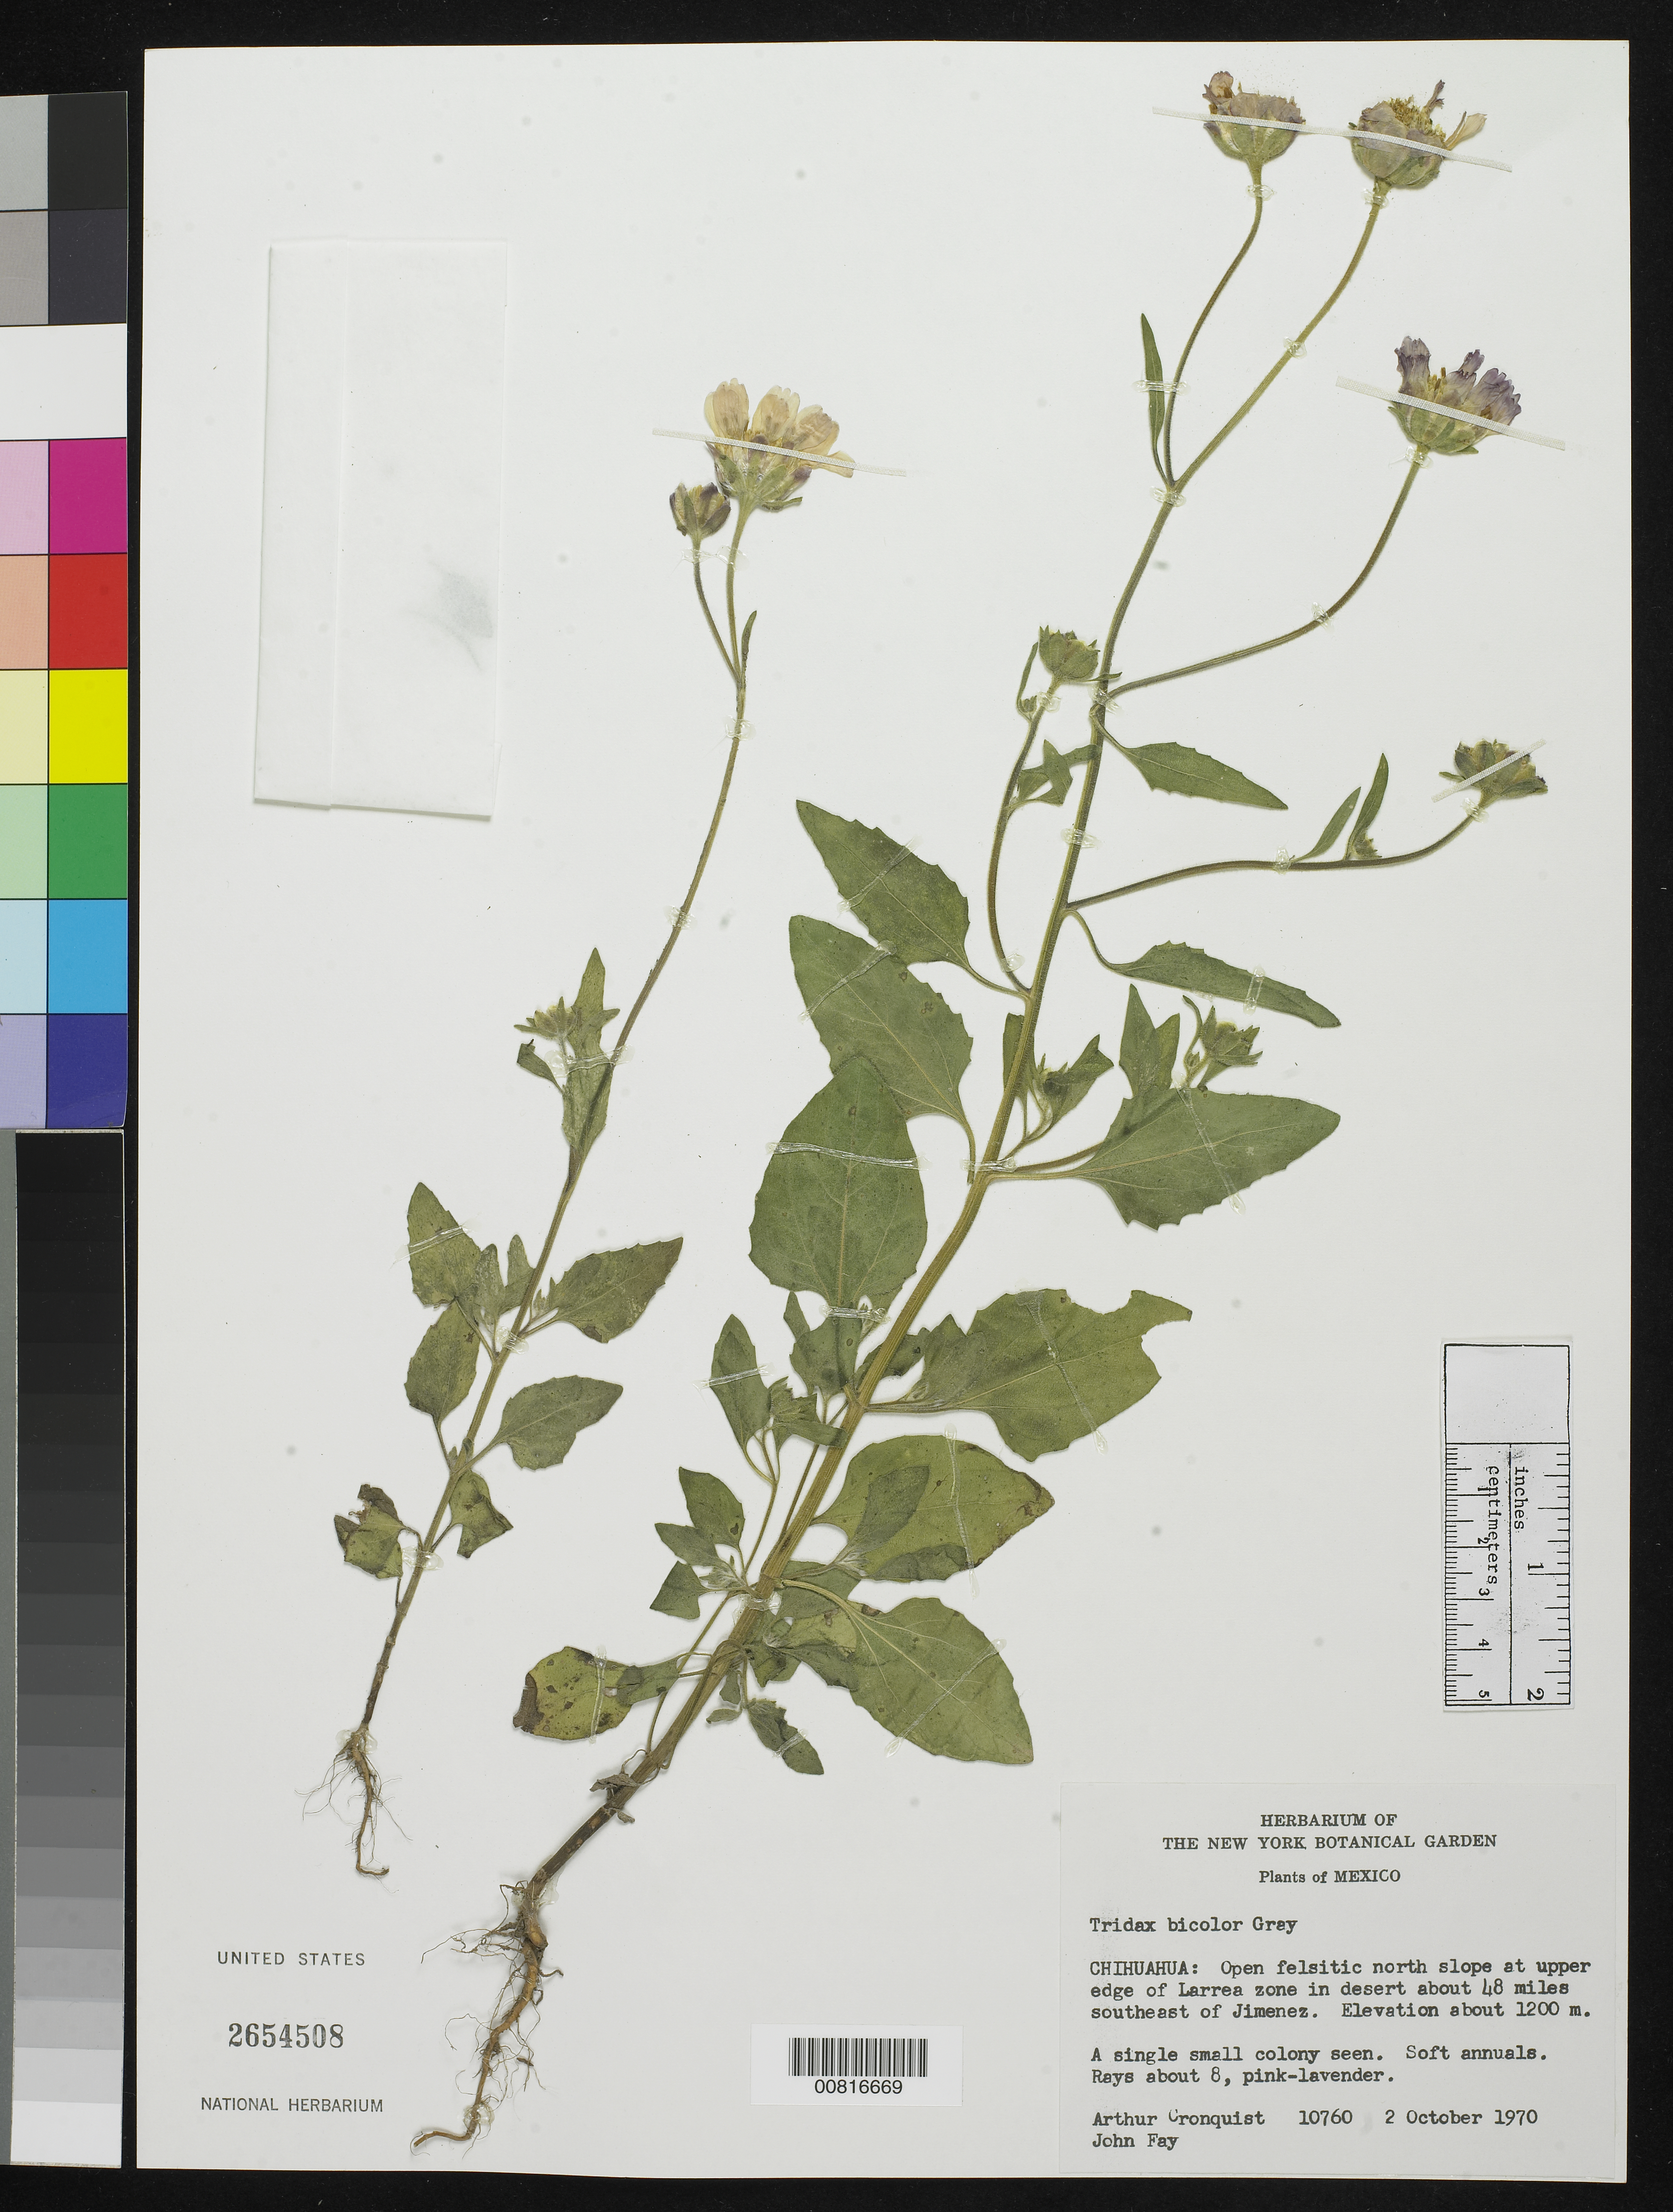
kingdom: Plantae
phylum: Tracheophyta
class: Magnoliopsida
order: Asterales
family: Asteraceae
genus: Tridax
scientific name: Tridax bicolor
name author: A. Gray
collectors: A. J. Cronquist & J. Fay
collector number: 10760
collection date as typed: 02 Oct 1970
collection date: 1970-10-02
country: Mexico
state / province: Chihuahua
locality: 48 miles southeast of Jimenez, Chihuahua.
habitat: Open felsitic north slope at upper edge of Larrea zone in desert.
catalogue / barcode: US 2654508